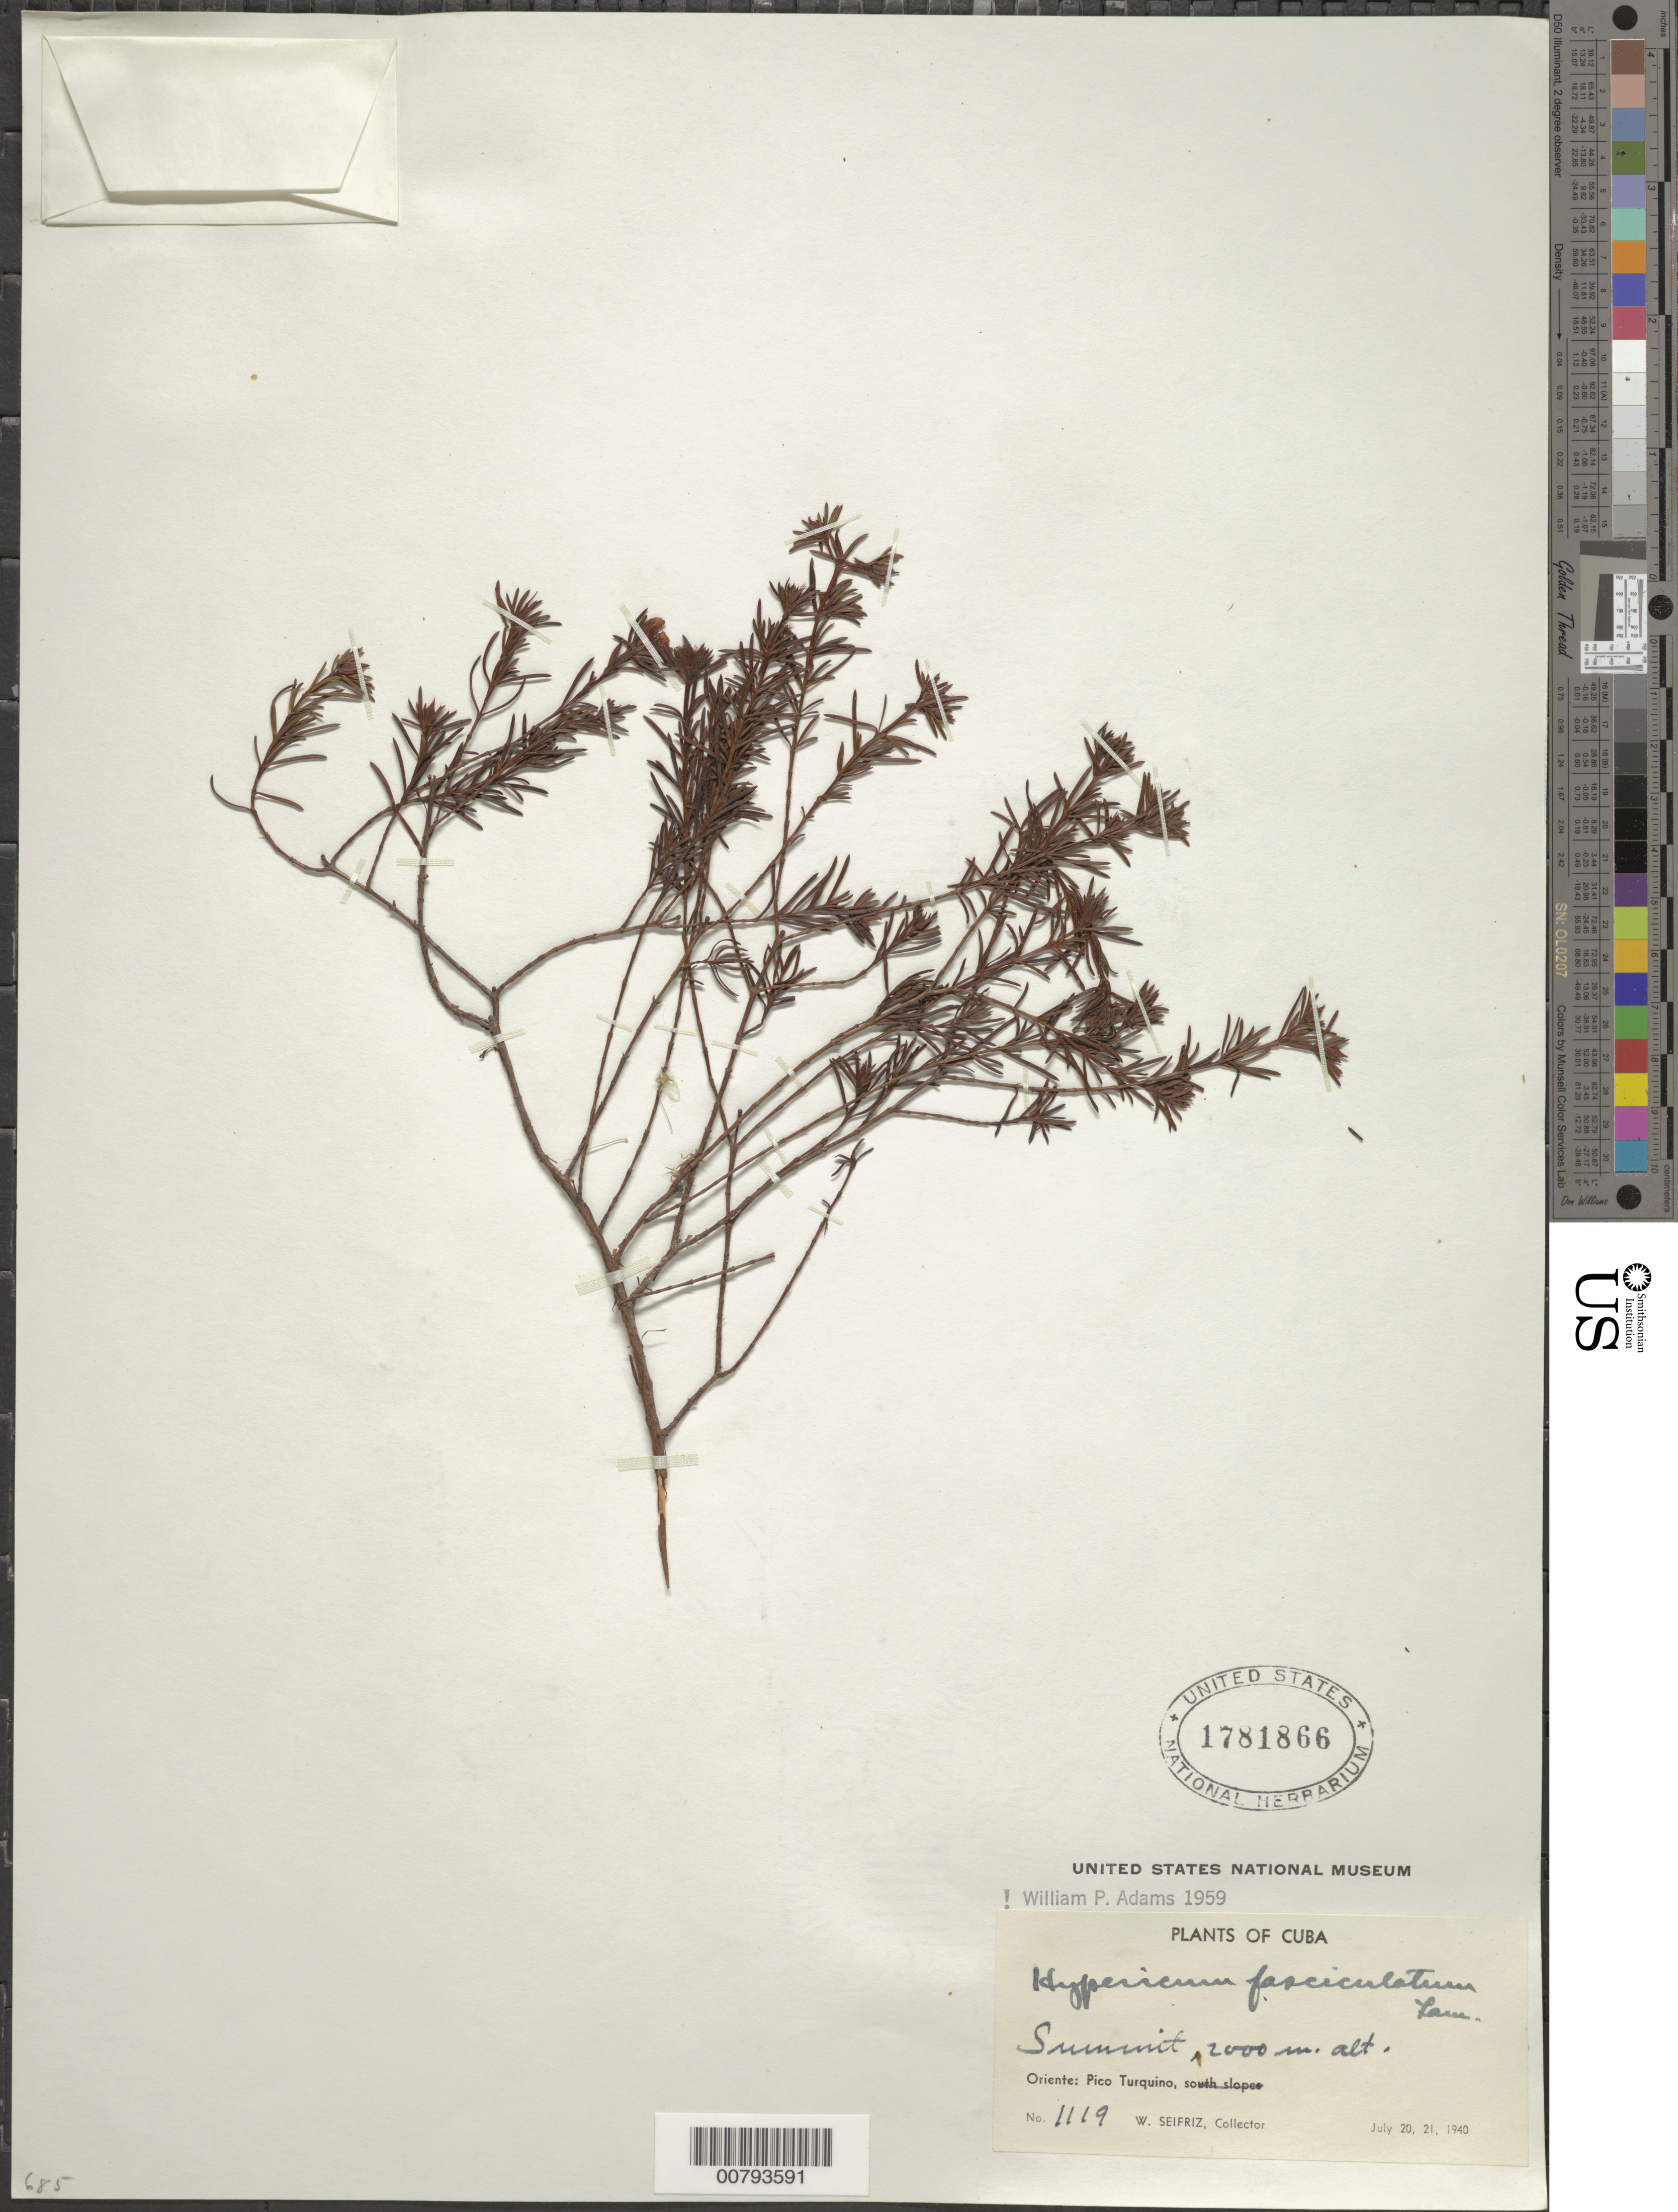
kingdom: Plantae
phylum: Tracheophyta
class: Magnoliopsida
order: Malpighiales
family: Hypericaceae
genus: Hypericum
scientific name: Hypericum fasciculatum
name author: Lam.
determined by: Adams, W. P.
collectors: W. Seifriz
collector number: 1119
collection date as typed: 20 Jul 1940 and 21 Jul 1940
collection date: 1940-07-20,1940-07-21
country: Cuba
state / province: Oriente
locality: Pico Turquino; summit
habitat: Mountain summit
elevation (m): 2000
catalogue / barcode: US 1781866